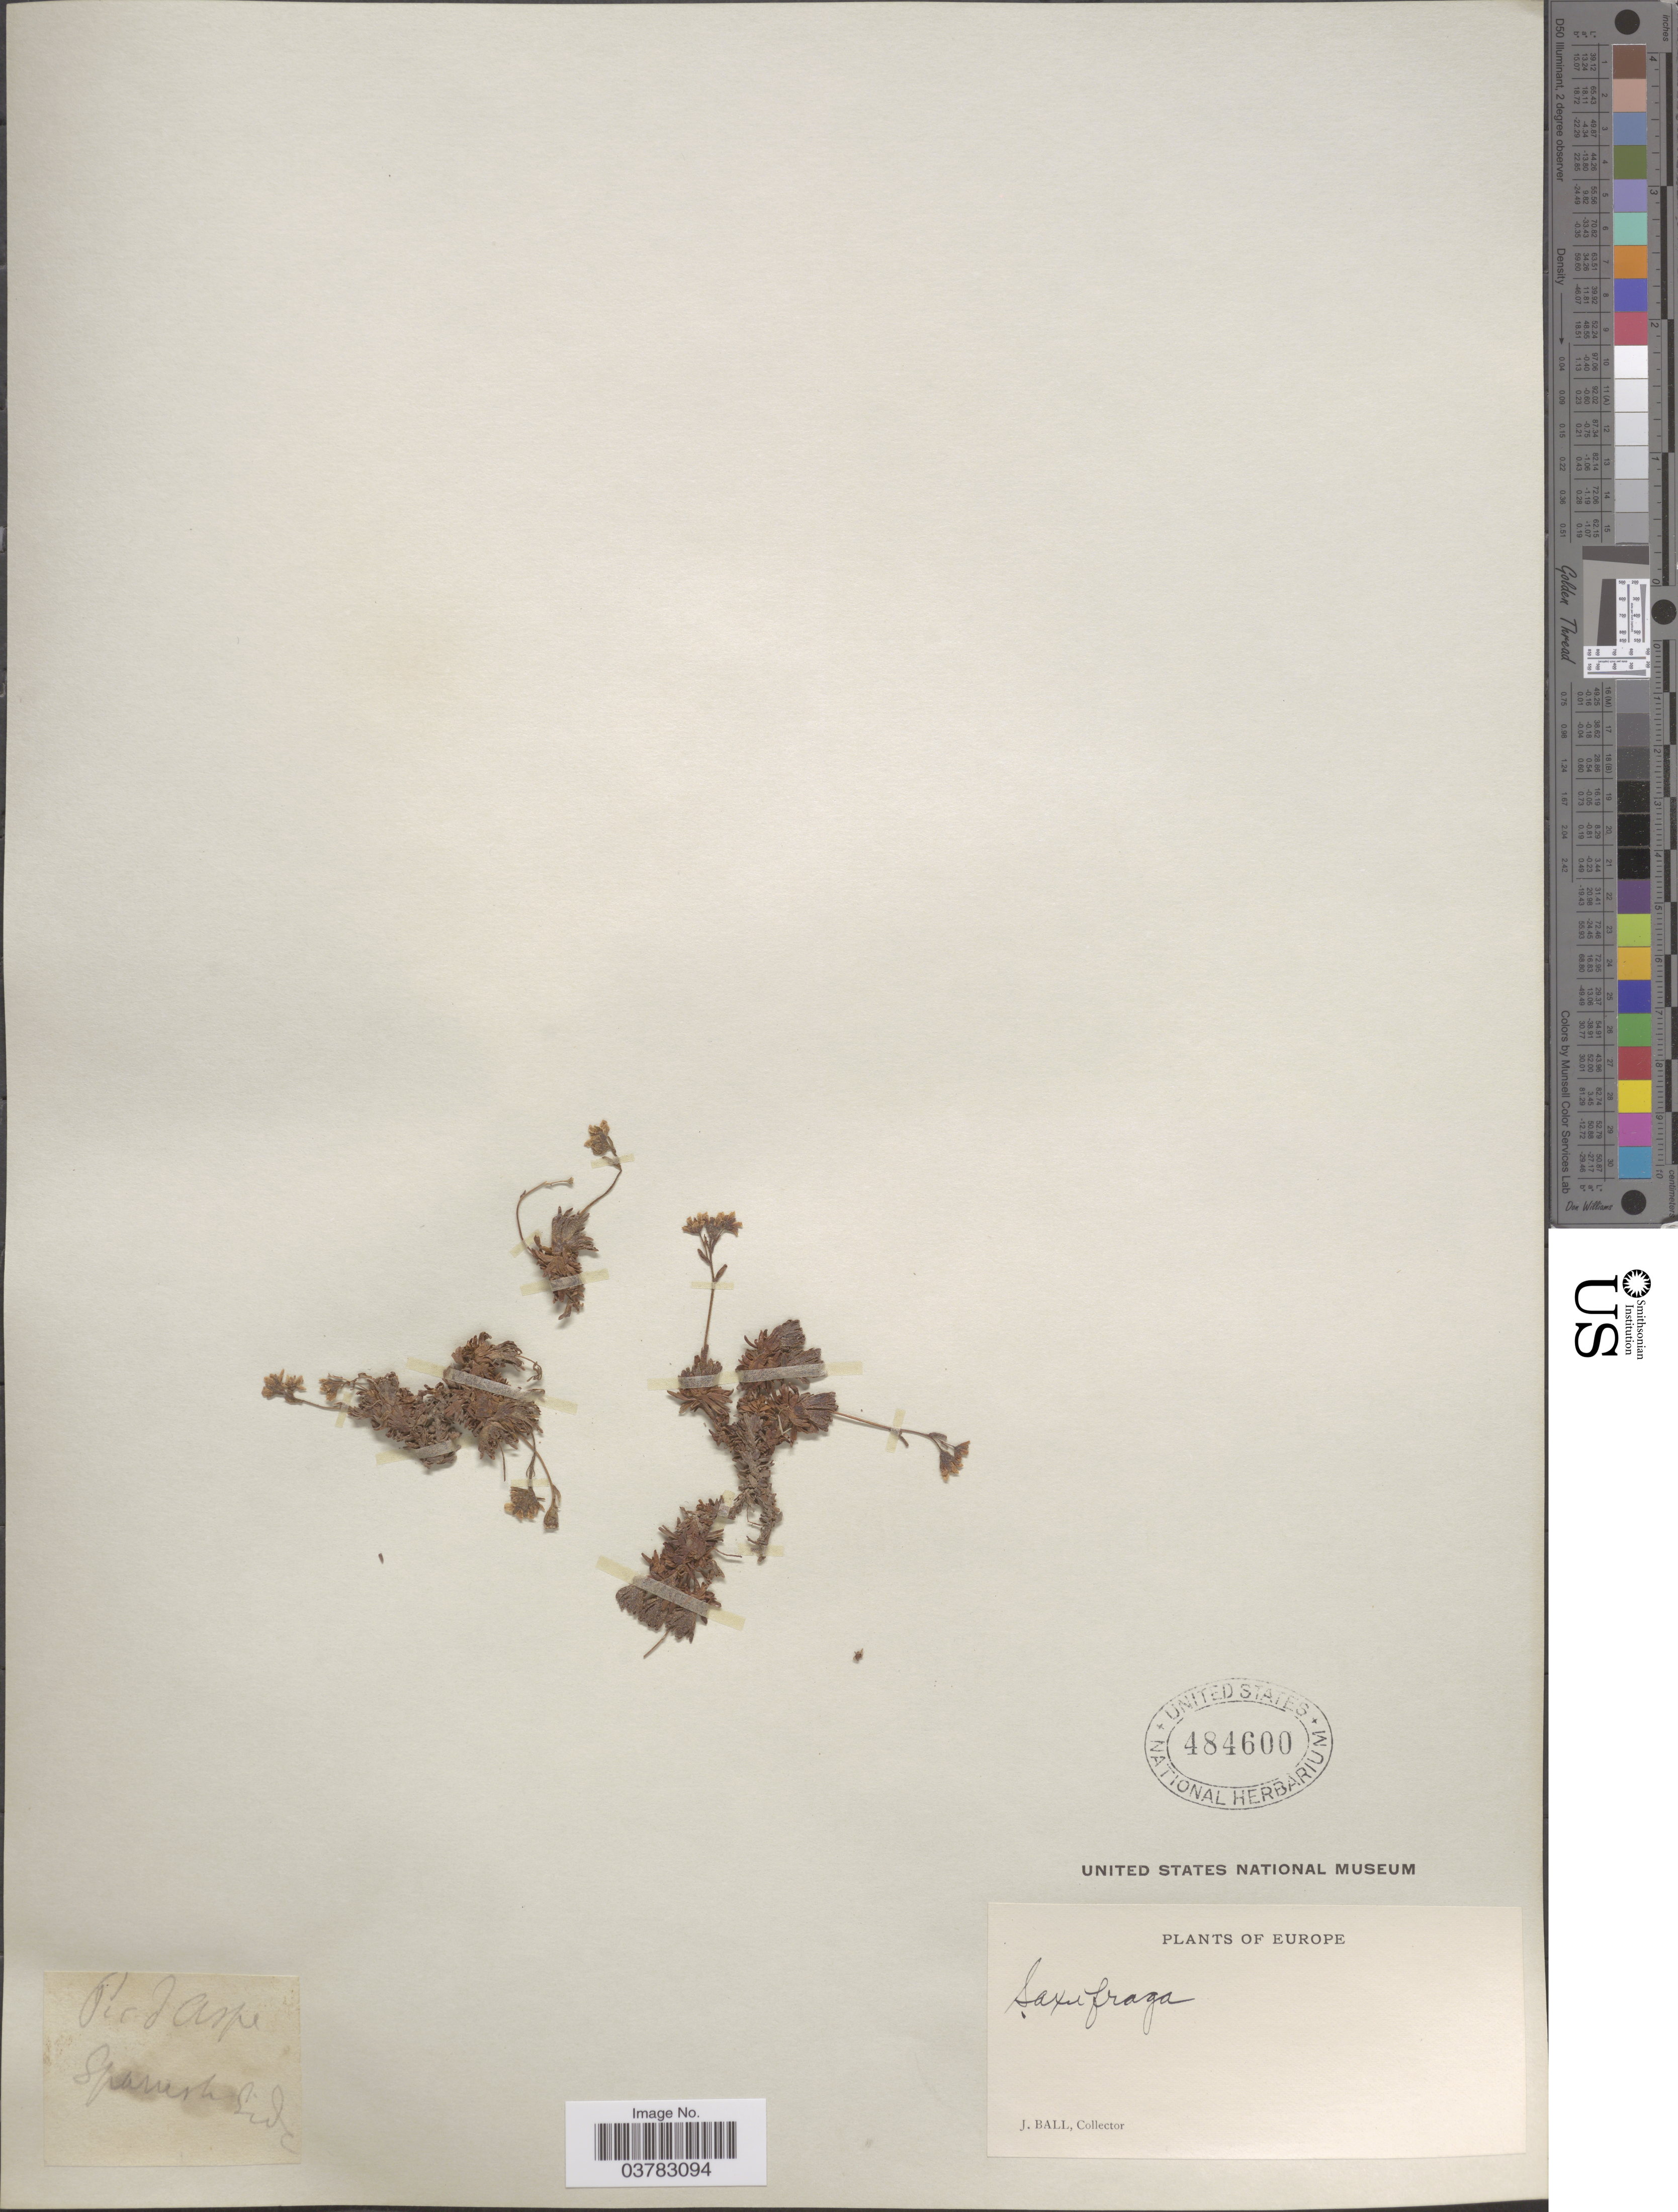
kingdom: Plantae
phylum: Tracheophyta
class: Magnoliopsida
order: Saxifragales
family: Saxifragaceae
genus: Saxifraga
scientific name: Saxifraga sp.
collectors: J. Ball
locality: Europe.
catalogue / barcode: US 484600